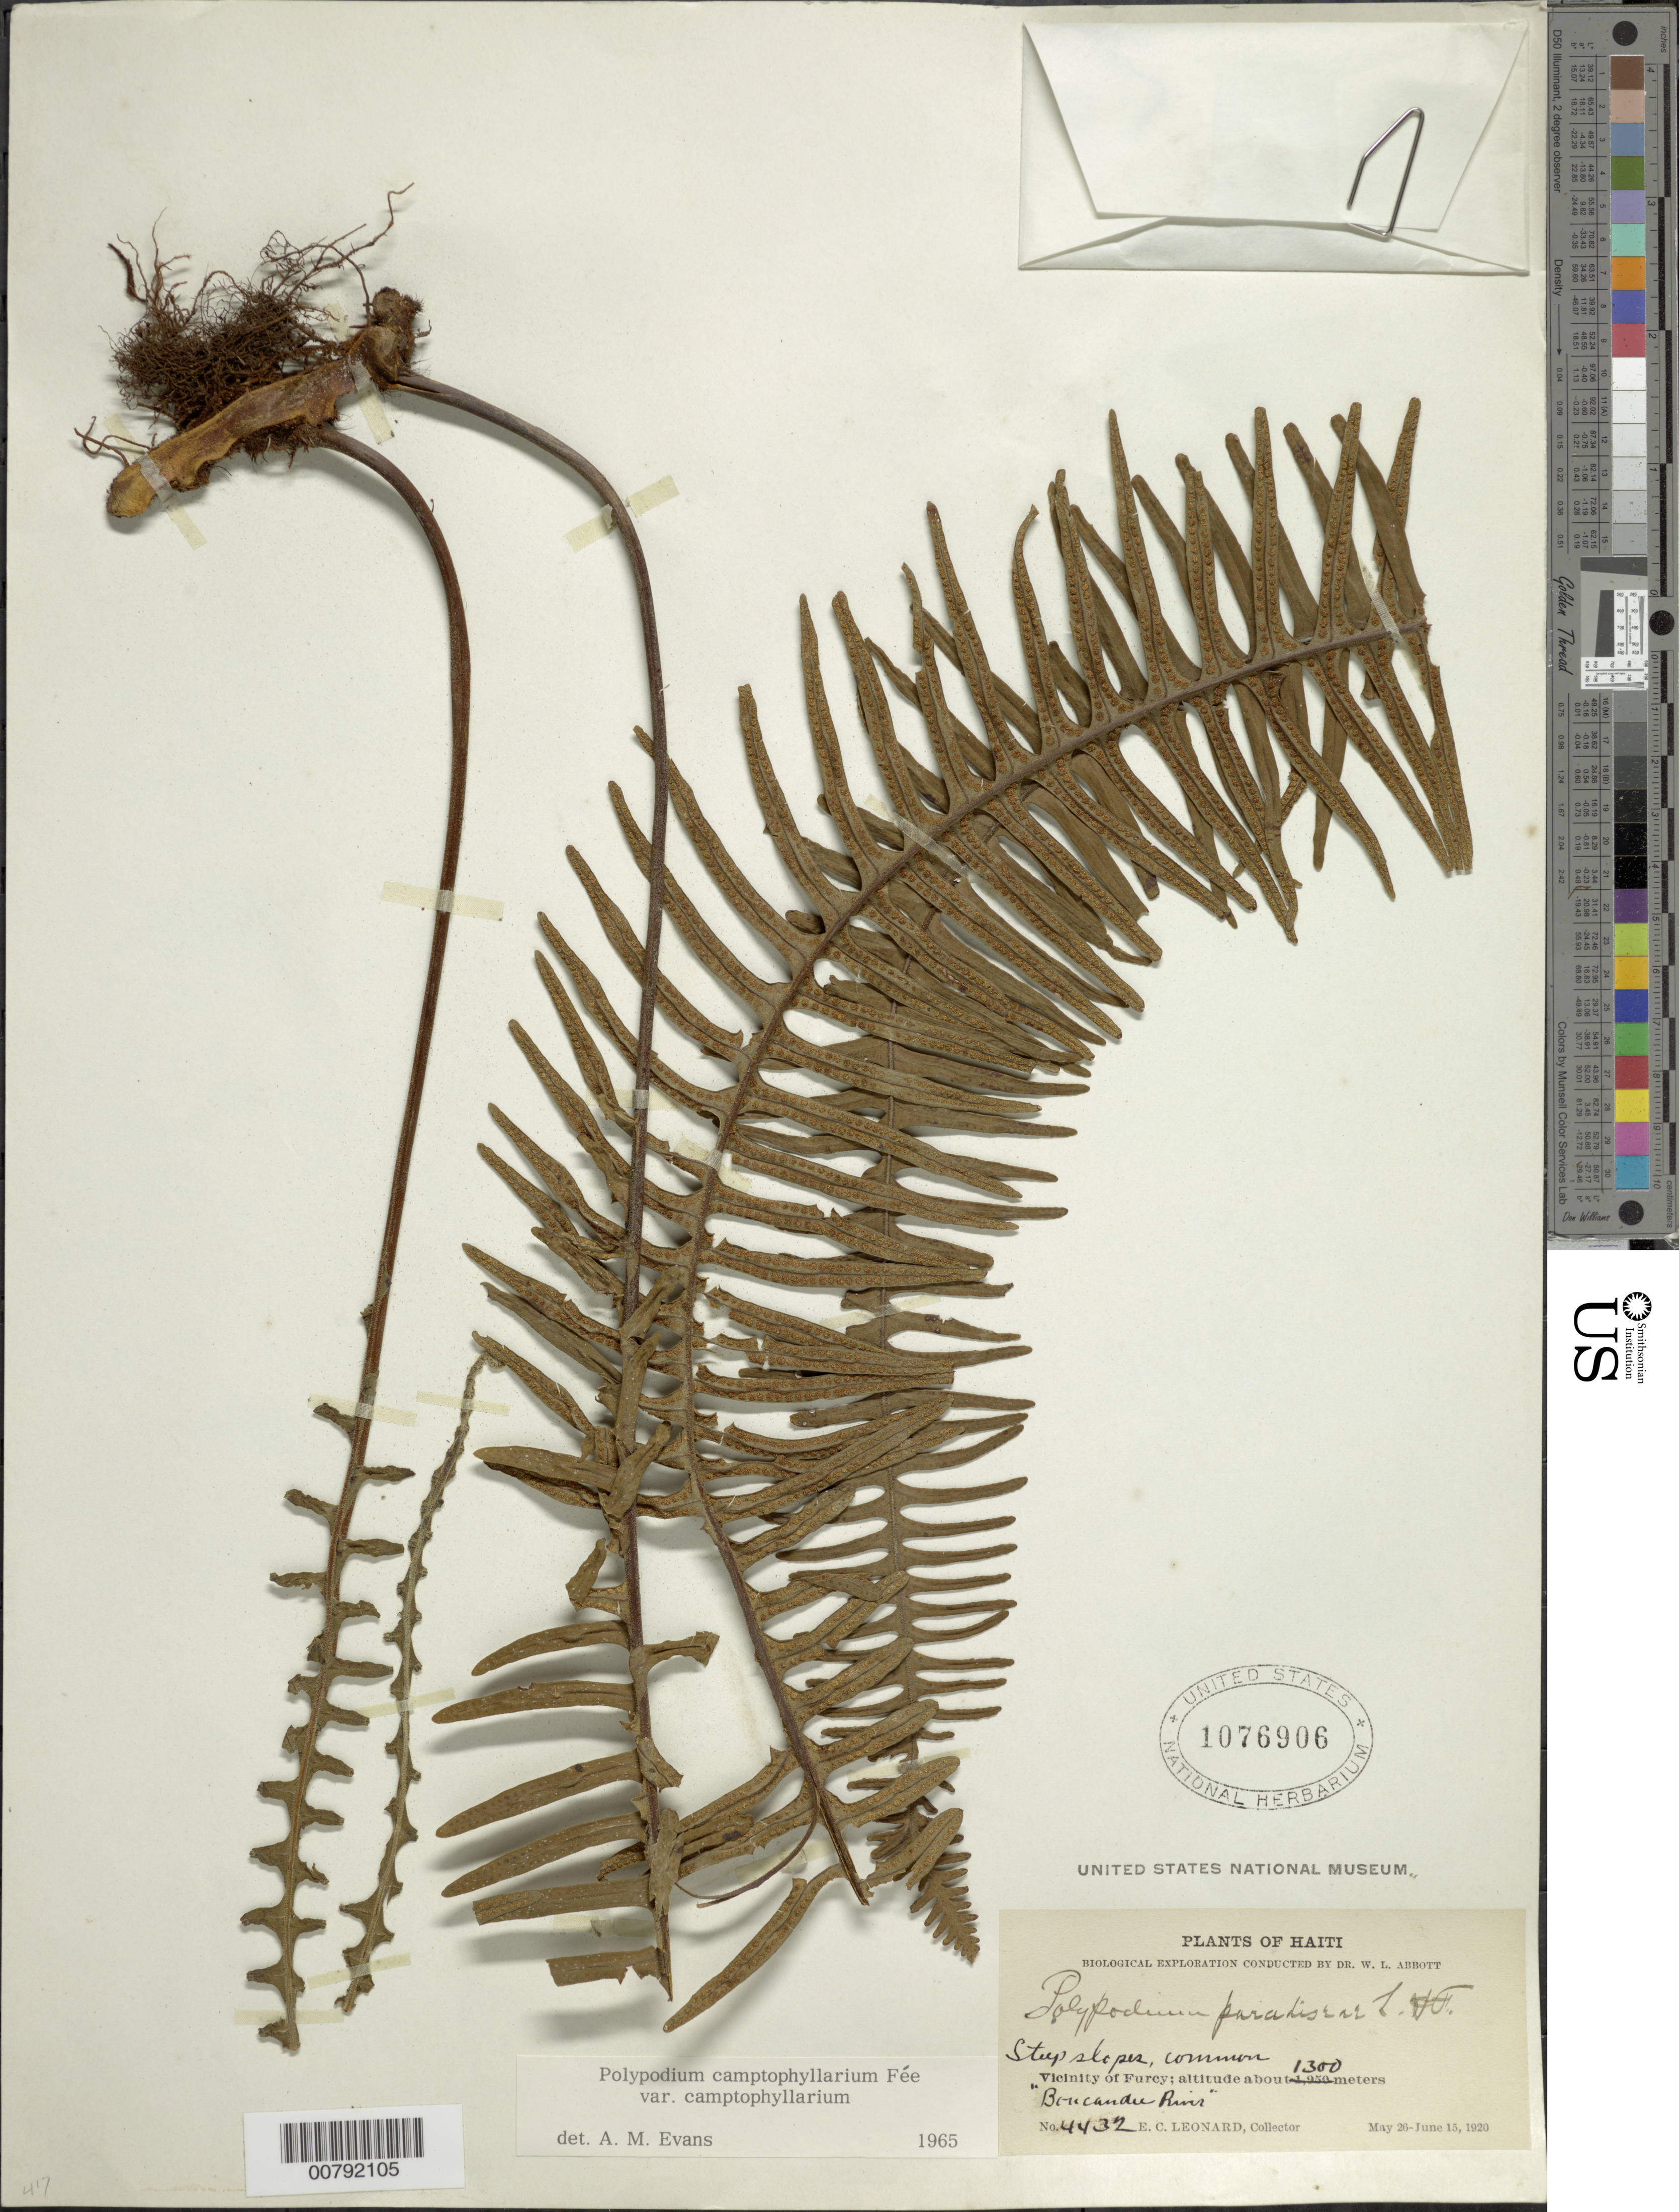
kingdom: Plantae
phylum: Tracheophyta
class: Polypodiopsida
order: Polypodiales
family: Polypodiaceae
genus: Pecluma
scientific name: Pecluma camptophyllaria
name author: (Fée) M.G. Price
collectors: E. C. Leonard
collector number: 4432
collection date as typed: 20 May 1920 15 Jun 1920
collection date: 1920-05-20/1920-06-15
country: Haiti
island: Hispaniola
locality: Furcy, vicinity; Boucandu River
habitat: Steep slopes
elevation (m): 1300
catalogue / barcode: US 1076906